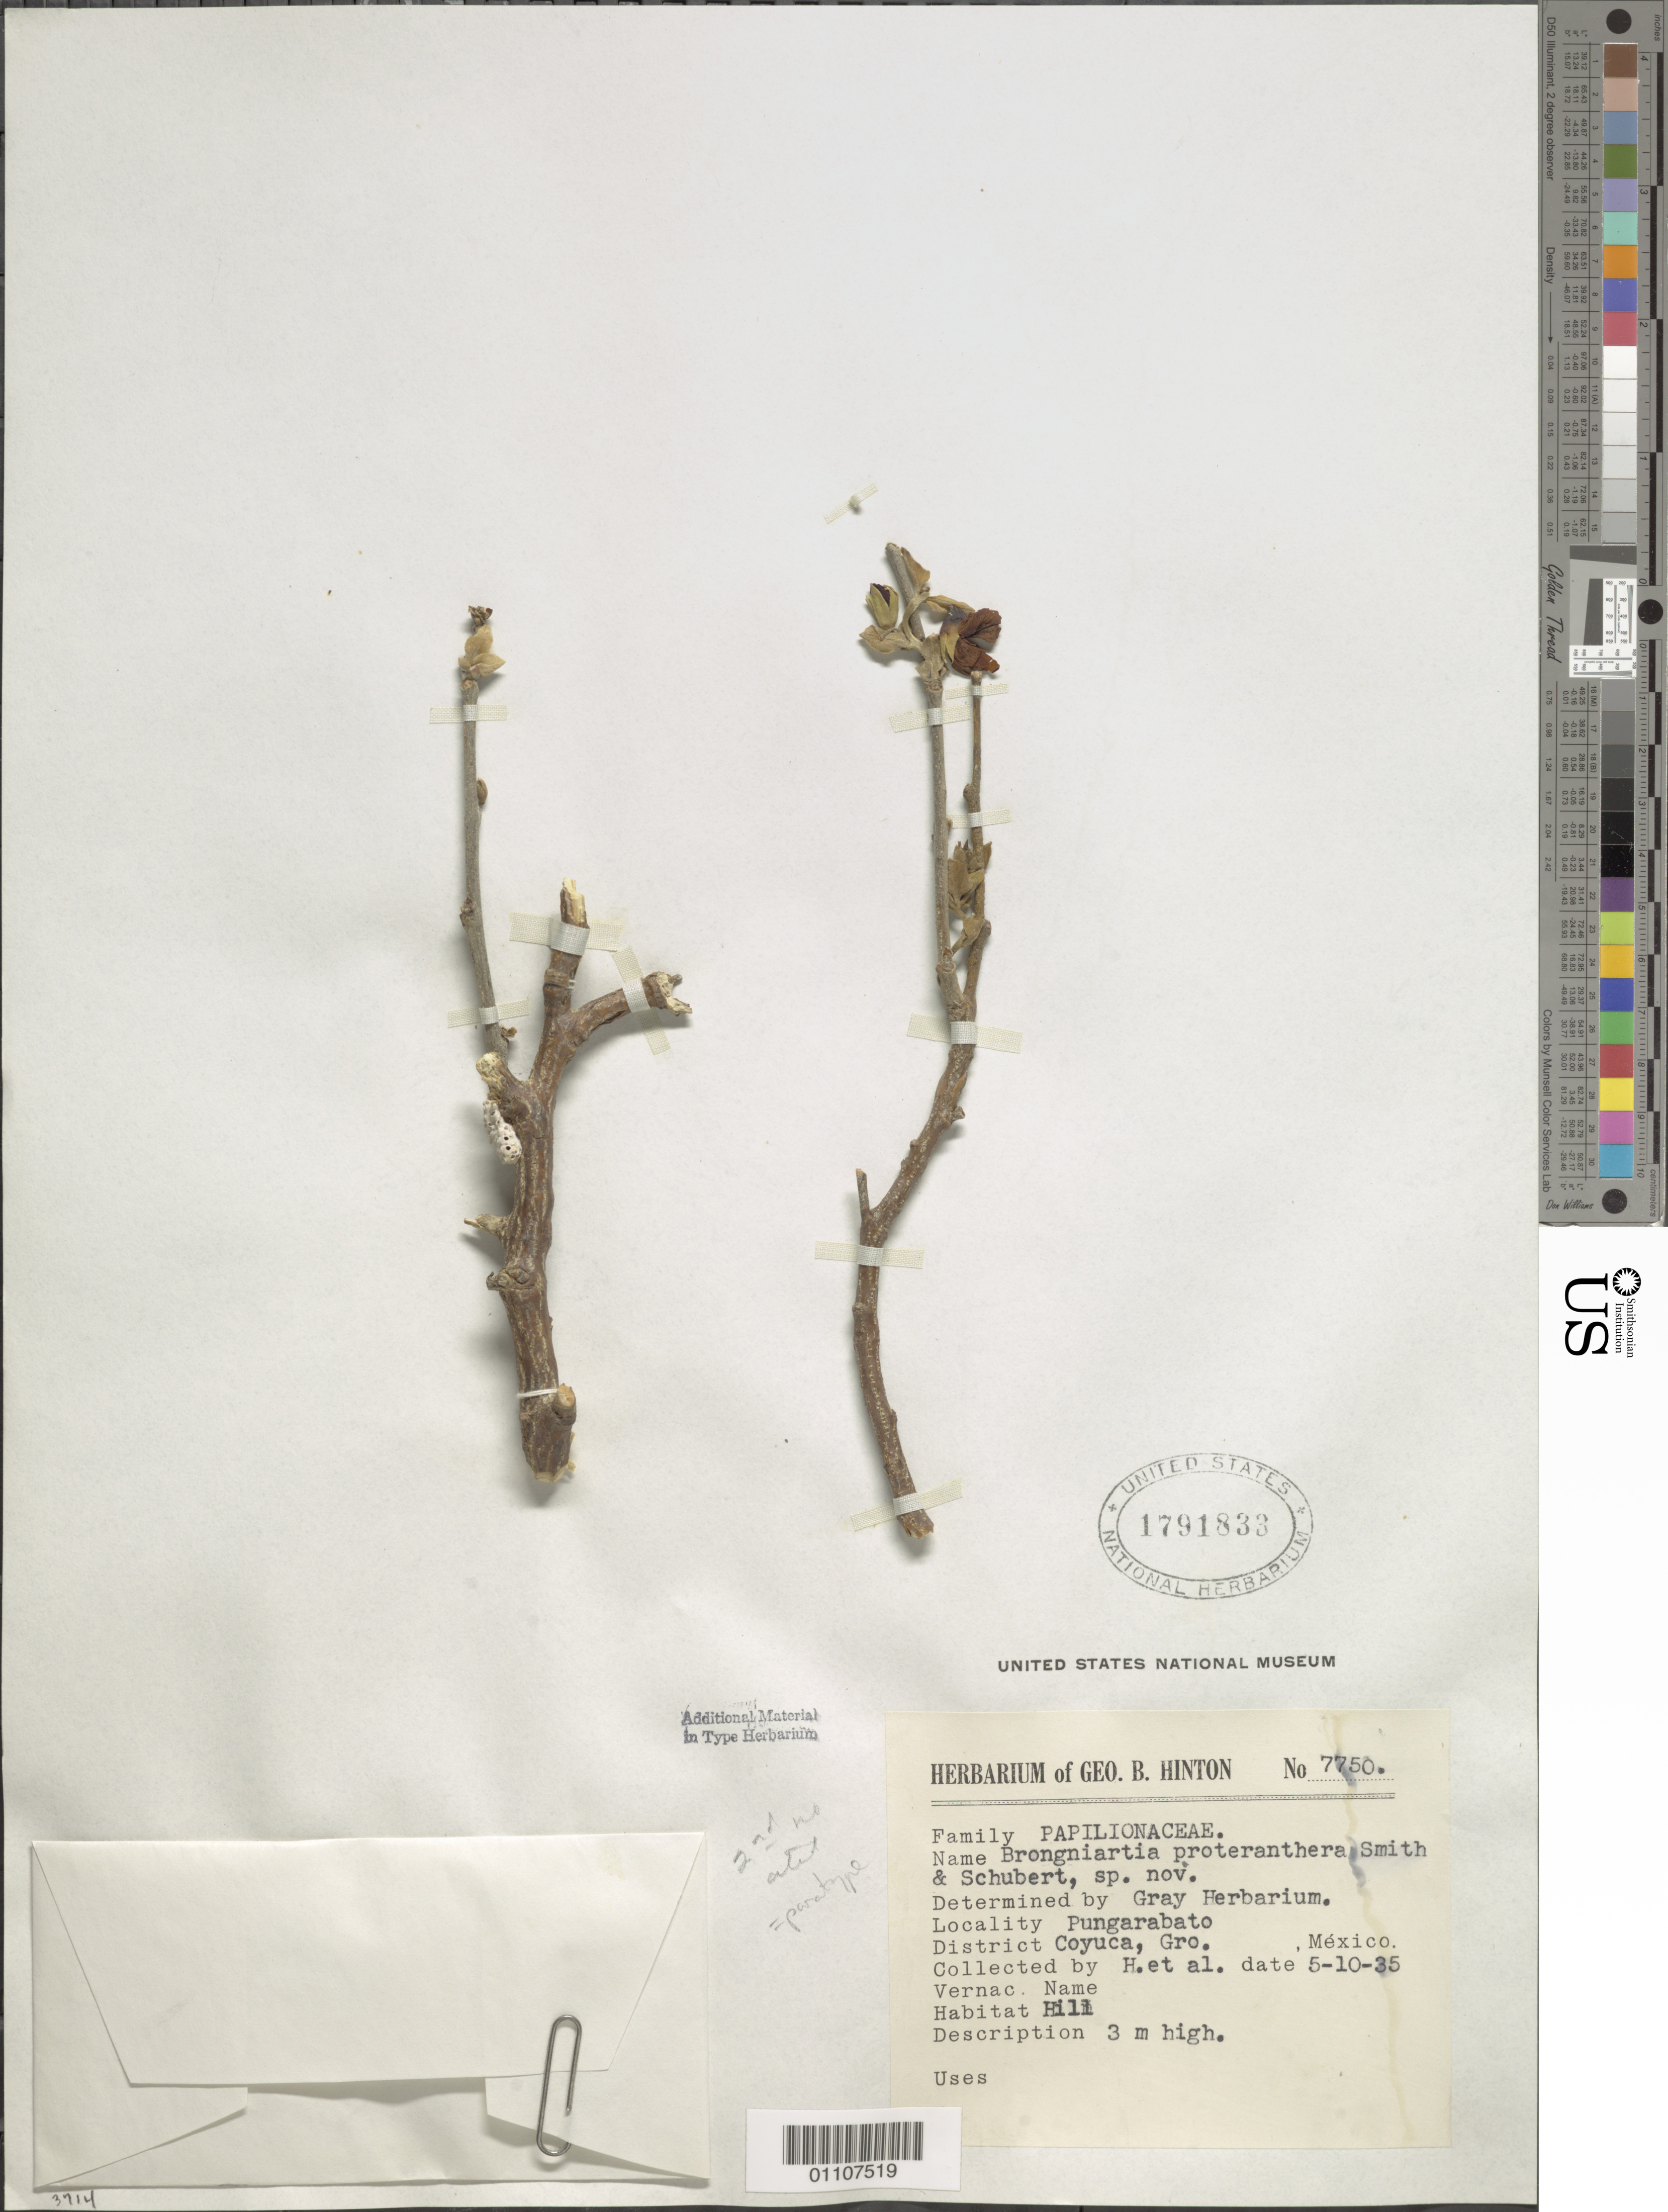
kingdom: Plantae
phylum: Tracheophyta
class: Magnoliopsida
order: Fabales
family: Fabaceae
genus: Brongniartia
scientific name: Brongniartia proteranthera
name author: L.B. Sm. & B.G. Schub.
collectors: G. B. Hinton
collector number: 7750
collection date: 1935-10-05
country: Mexico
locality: Pungarabato, district Coyuca, Gro.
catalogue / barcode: US 1791833